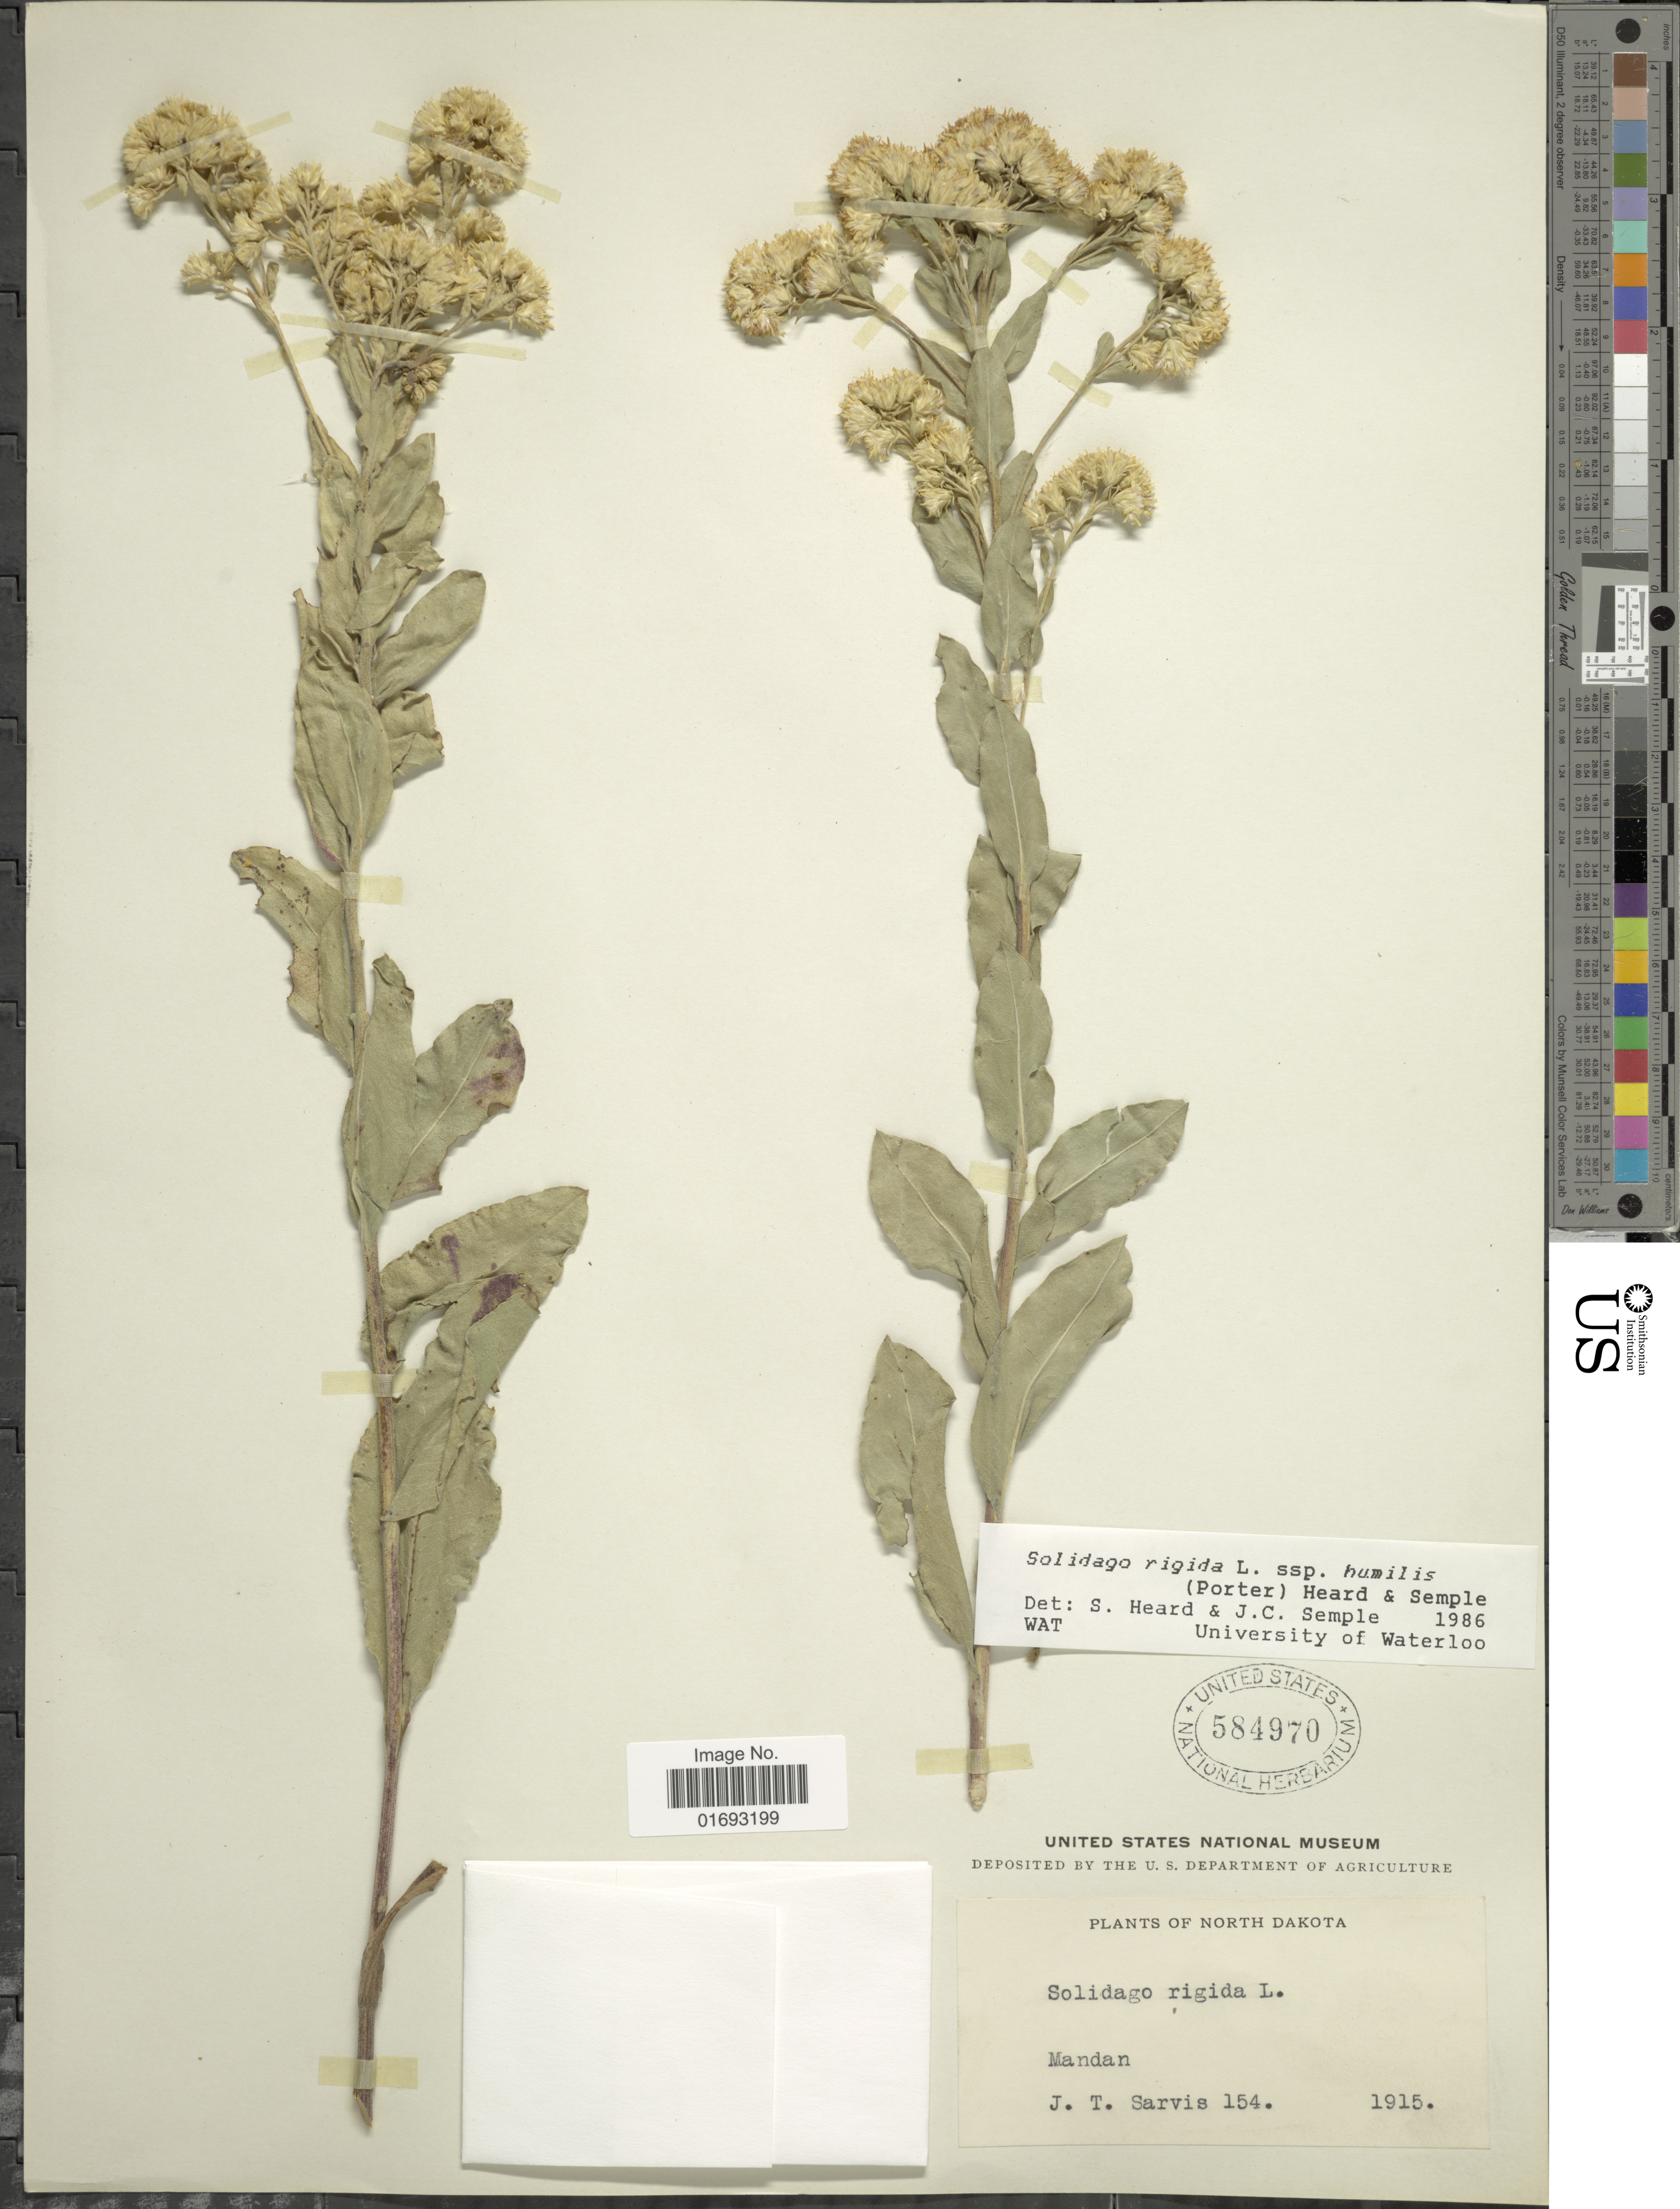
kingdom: Plantae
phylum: Tracheophyta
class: Magnoliopsida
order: Asterales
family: Asteraceae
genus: Oligoneuron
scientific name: Oligoneuron rigidum var. humile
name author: (Porter) G.L. Nesom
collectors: J. Sarvis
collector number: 154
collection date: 1915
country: United States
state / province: North Dakota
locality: Mandan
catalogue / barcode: US 584970